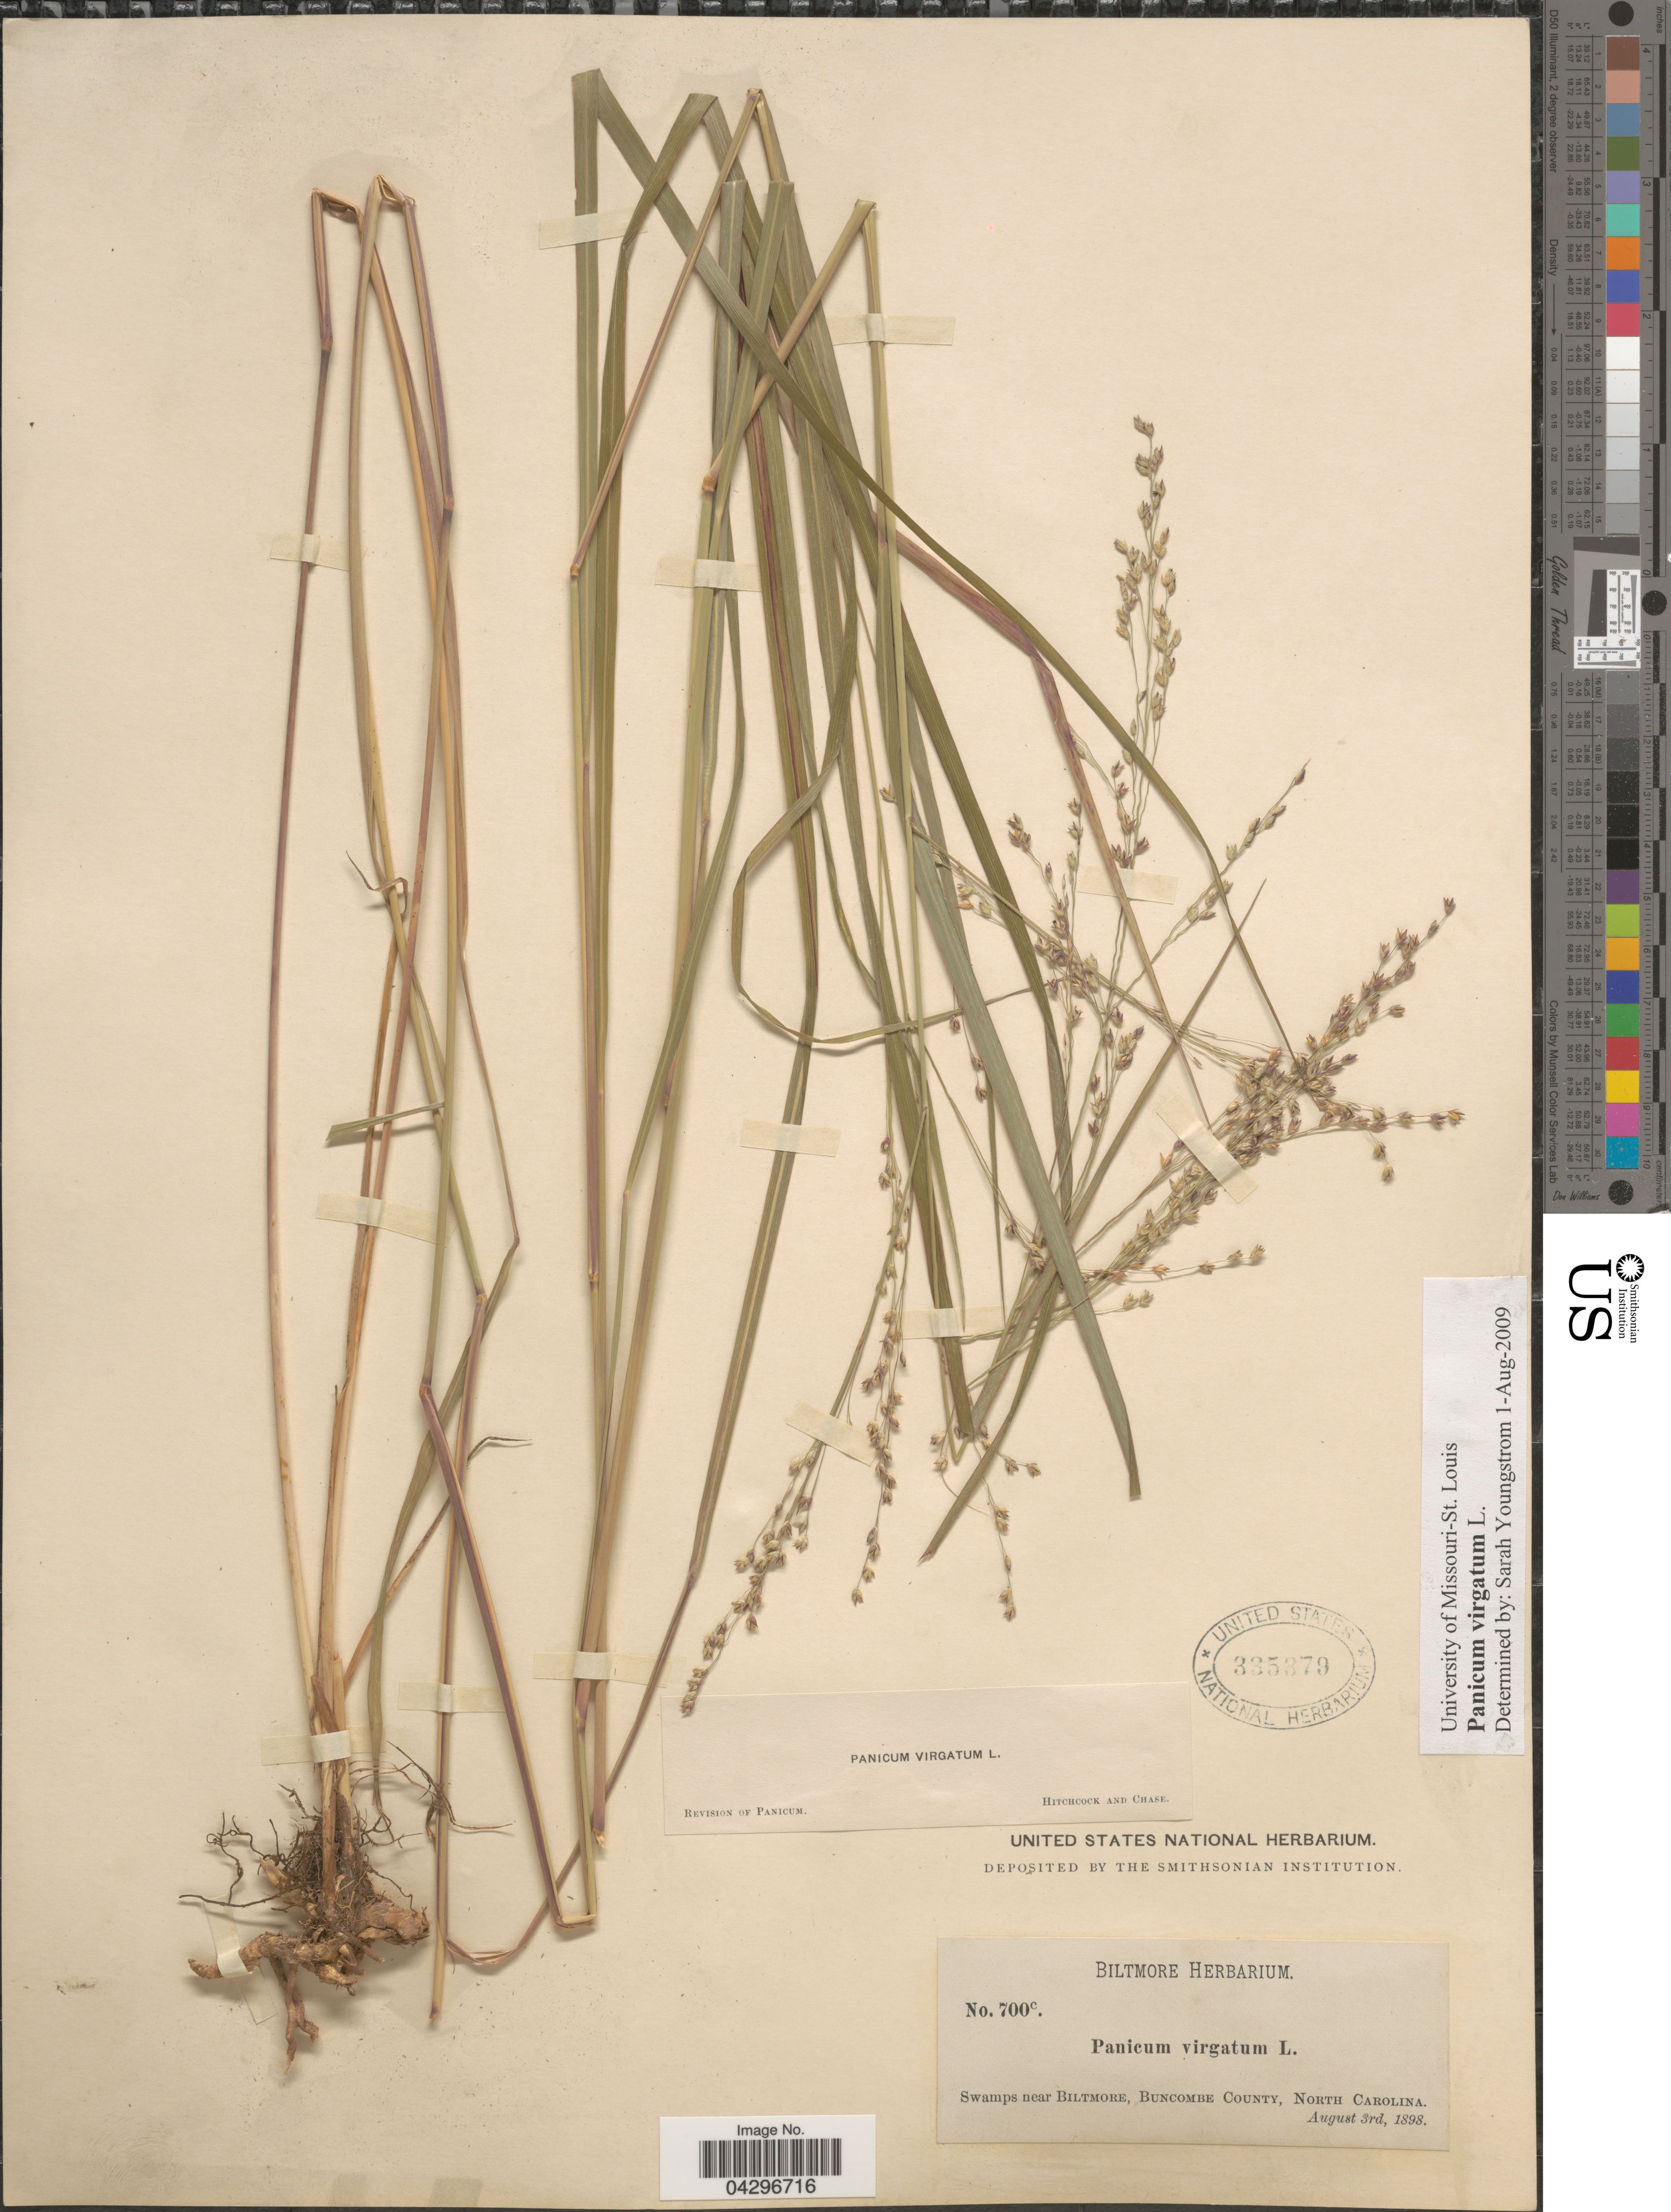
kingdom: Plantae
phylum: Tracheophyta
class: Liliopsida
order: Poales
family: Poaceae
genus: Panicum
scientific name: Panicum virgatum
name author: L.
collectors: ex herb. Biltmore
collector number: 700c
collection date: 1898-08-03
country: United States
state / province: North Carolina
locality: Swamps near Biltmore, Buncombe County.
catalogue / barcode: US 335379